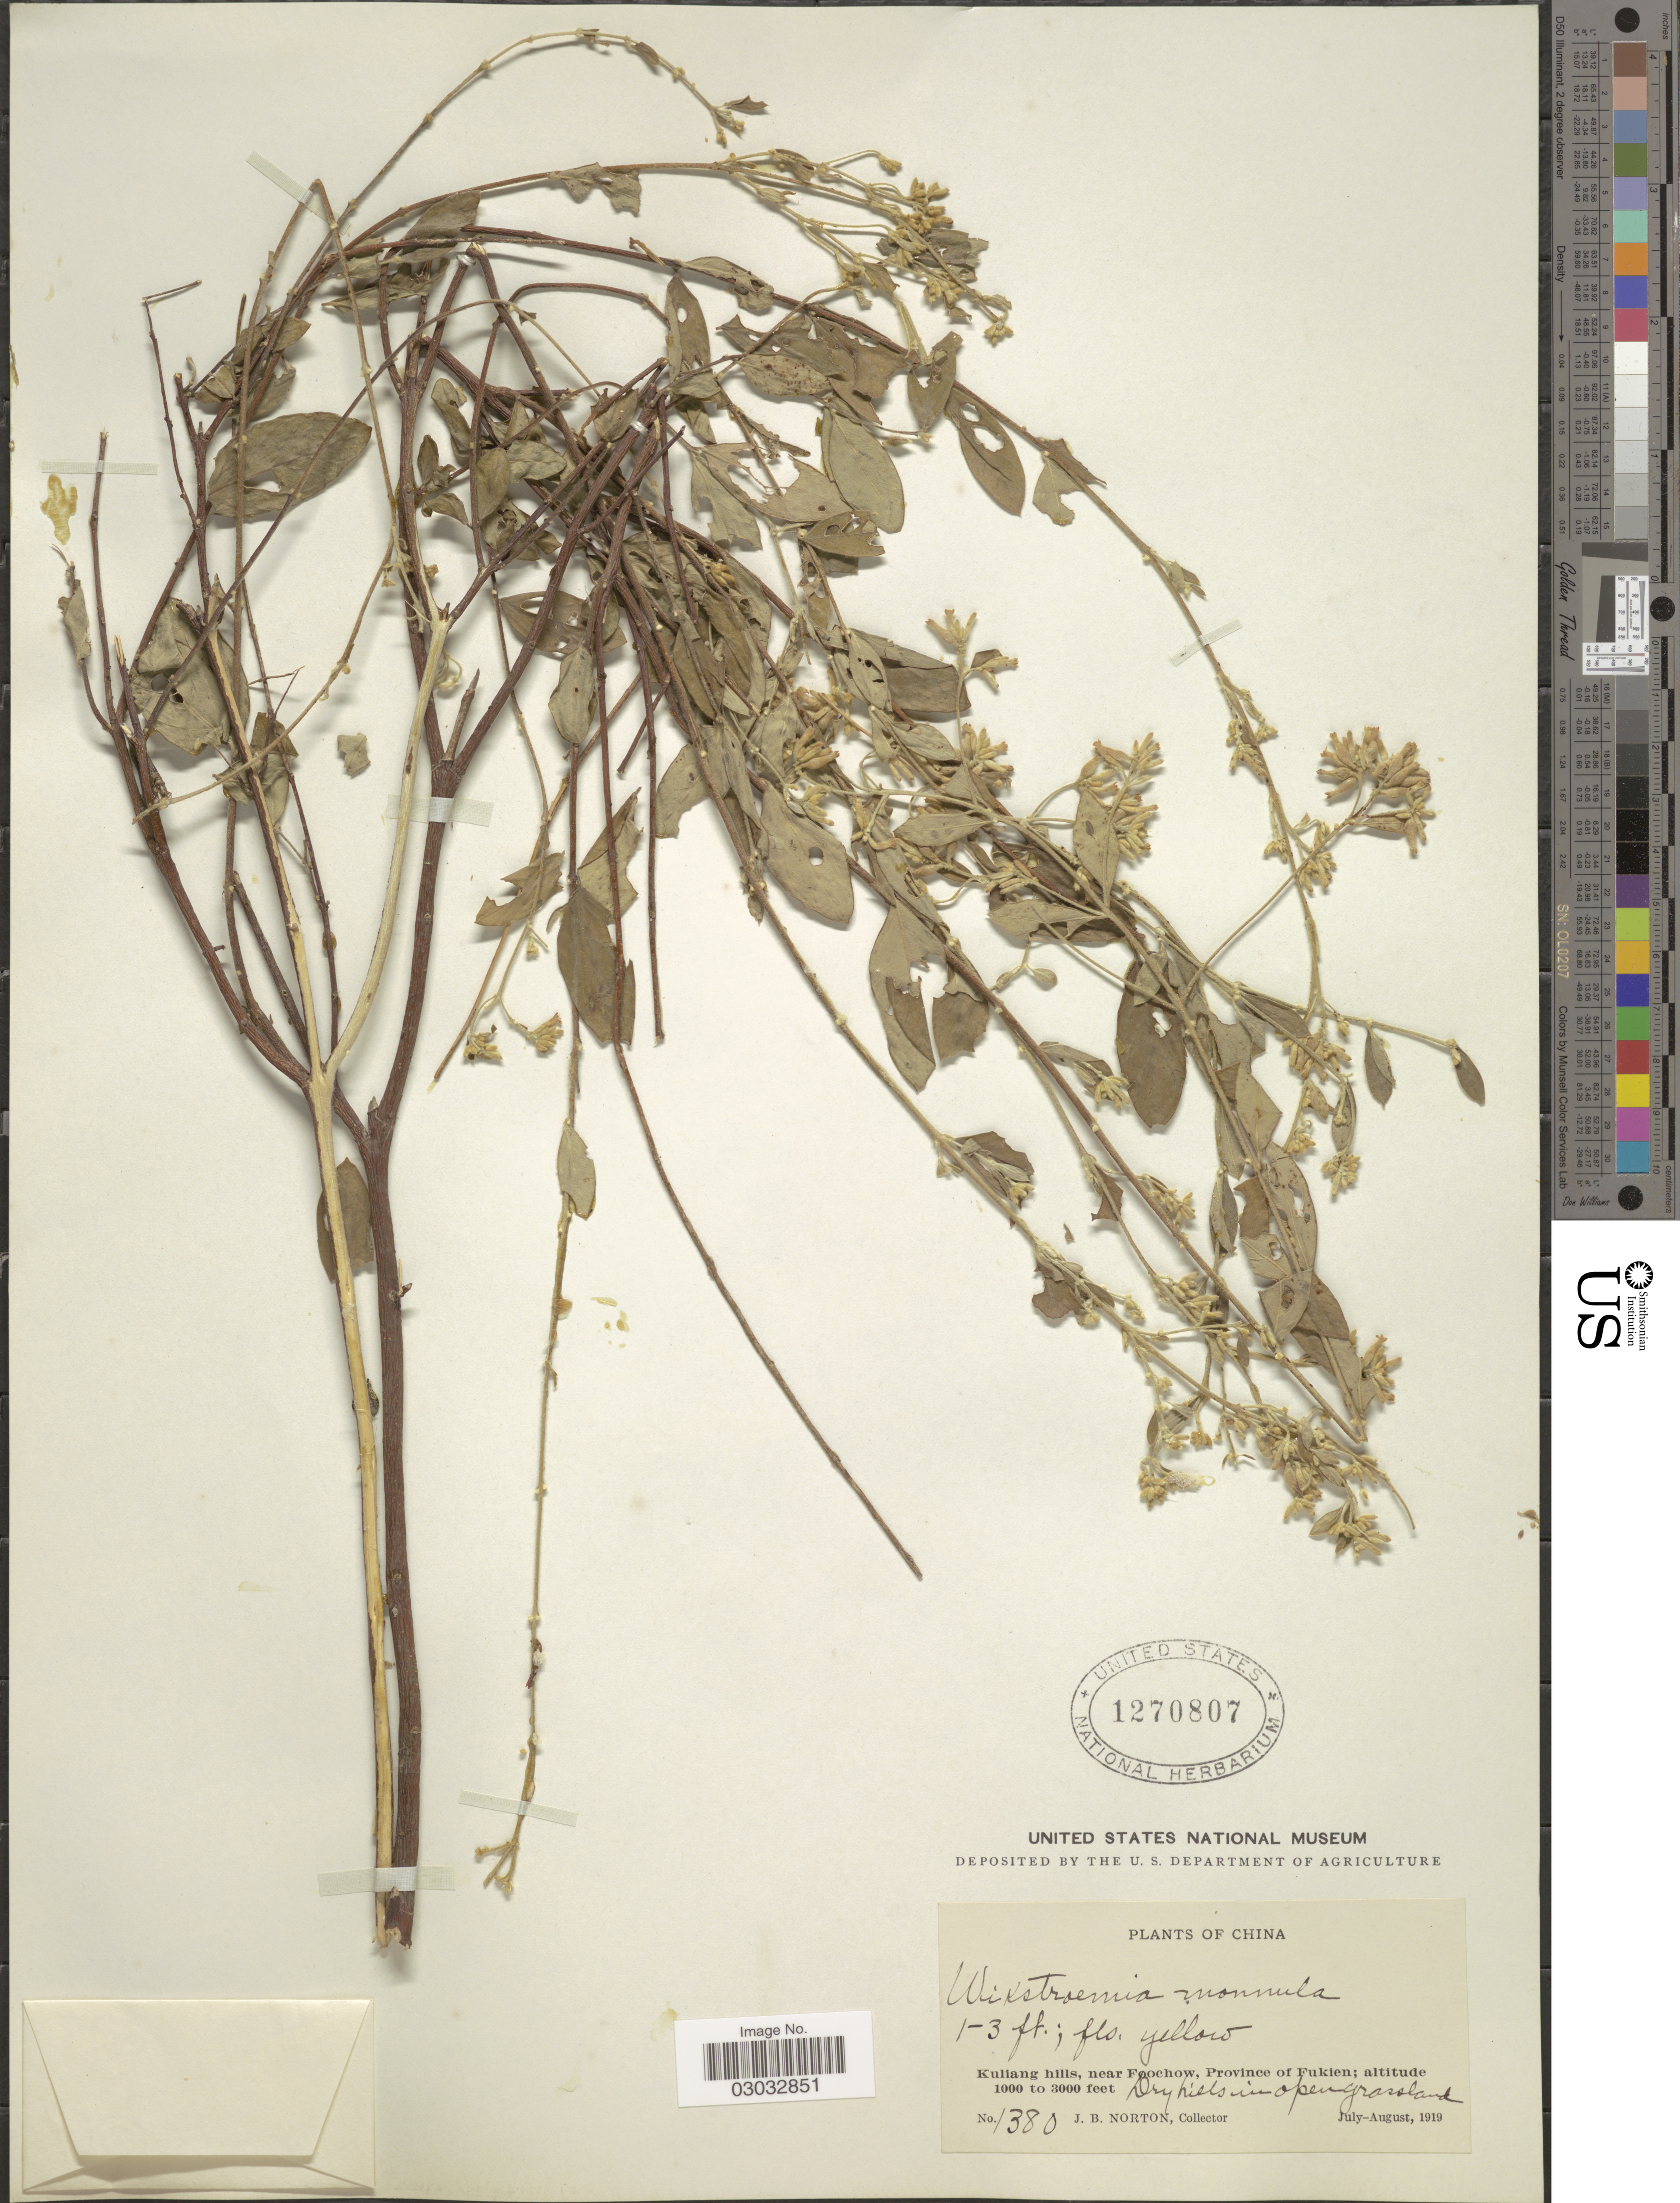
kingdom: Plantae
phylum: Tracheophyta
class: Magnoliopsida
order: Malvales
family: Thymelaeaceae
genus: Wikstroemia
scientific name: Wikstroemia monnula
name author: Hance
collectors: J. B. Norton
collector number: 1380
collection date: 1919-07/1919-08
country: China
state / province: Fujian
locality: Kuliang hills, near Foochow, Province of Fukien.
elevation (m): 305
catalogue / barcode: US 1270807